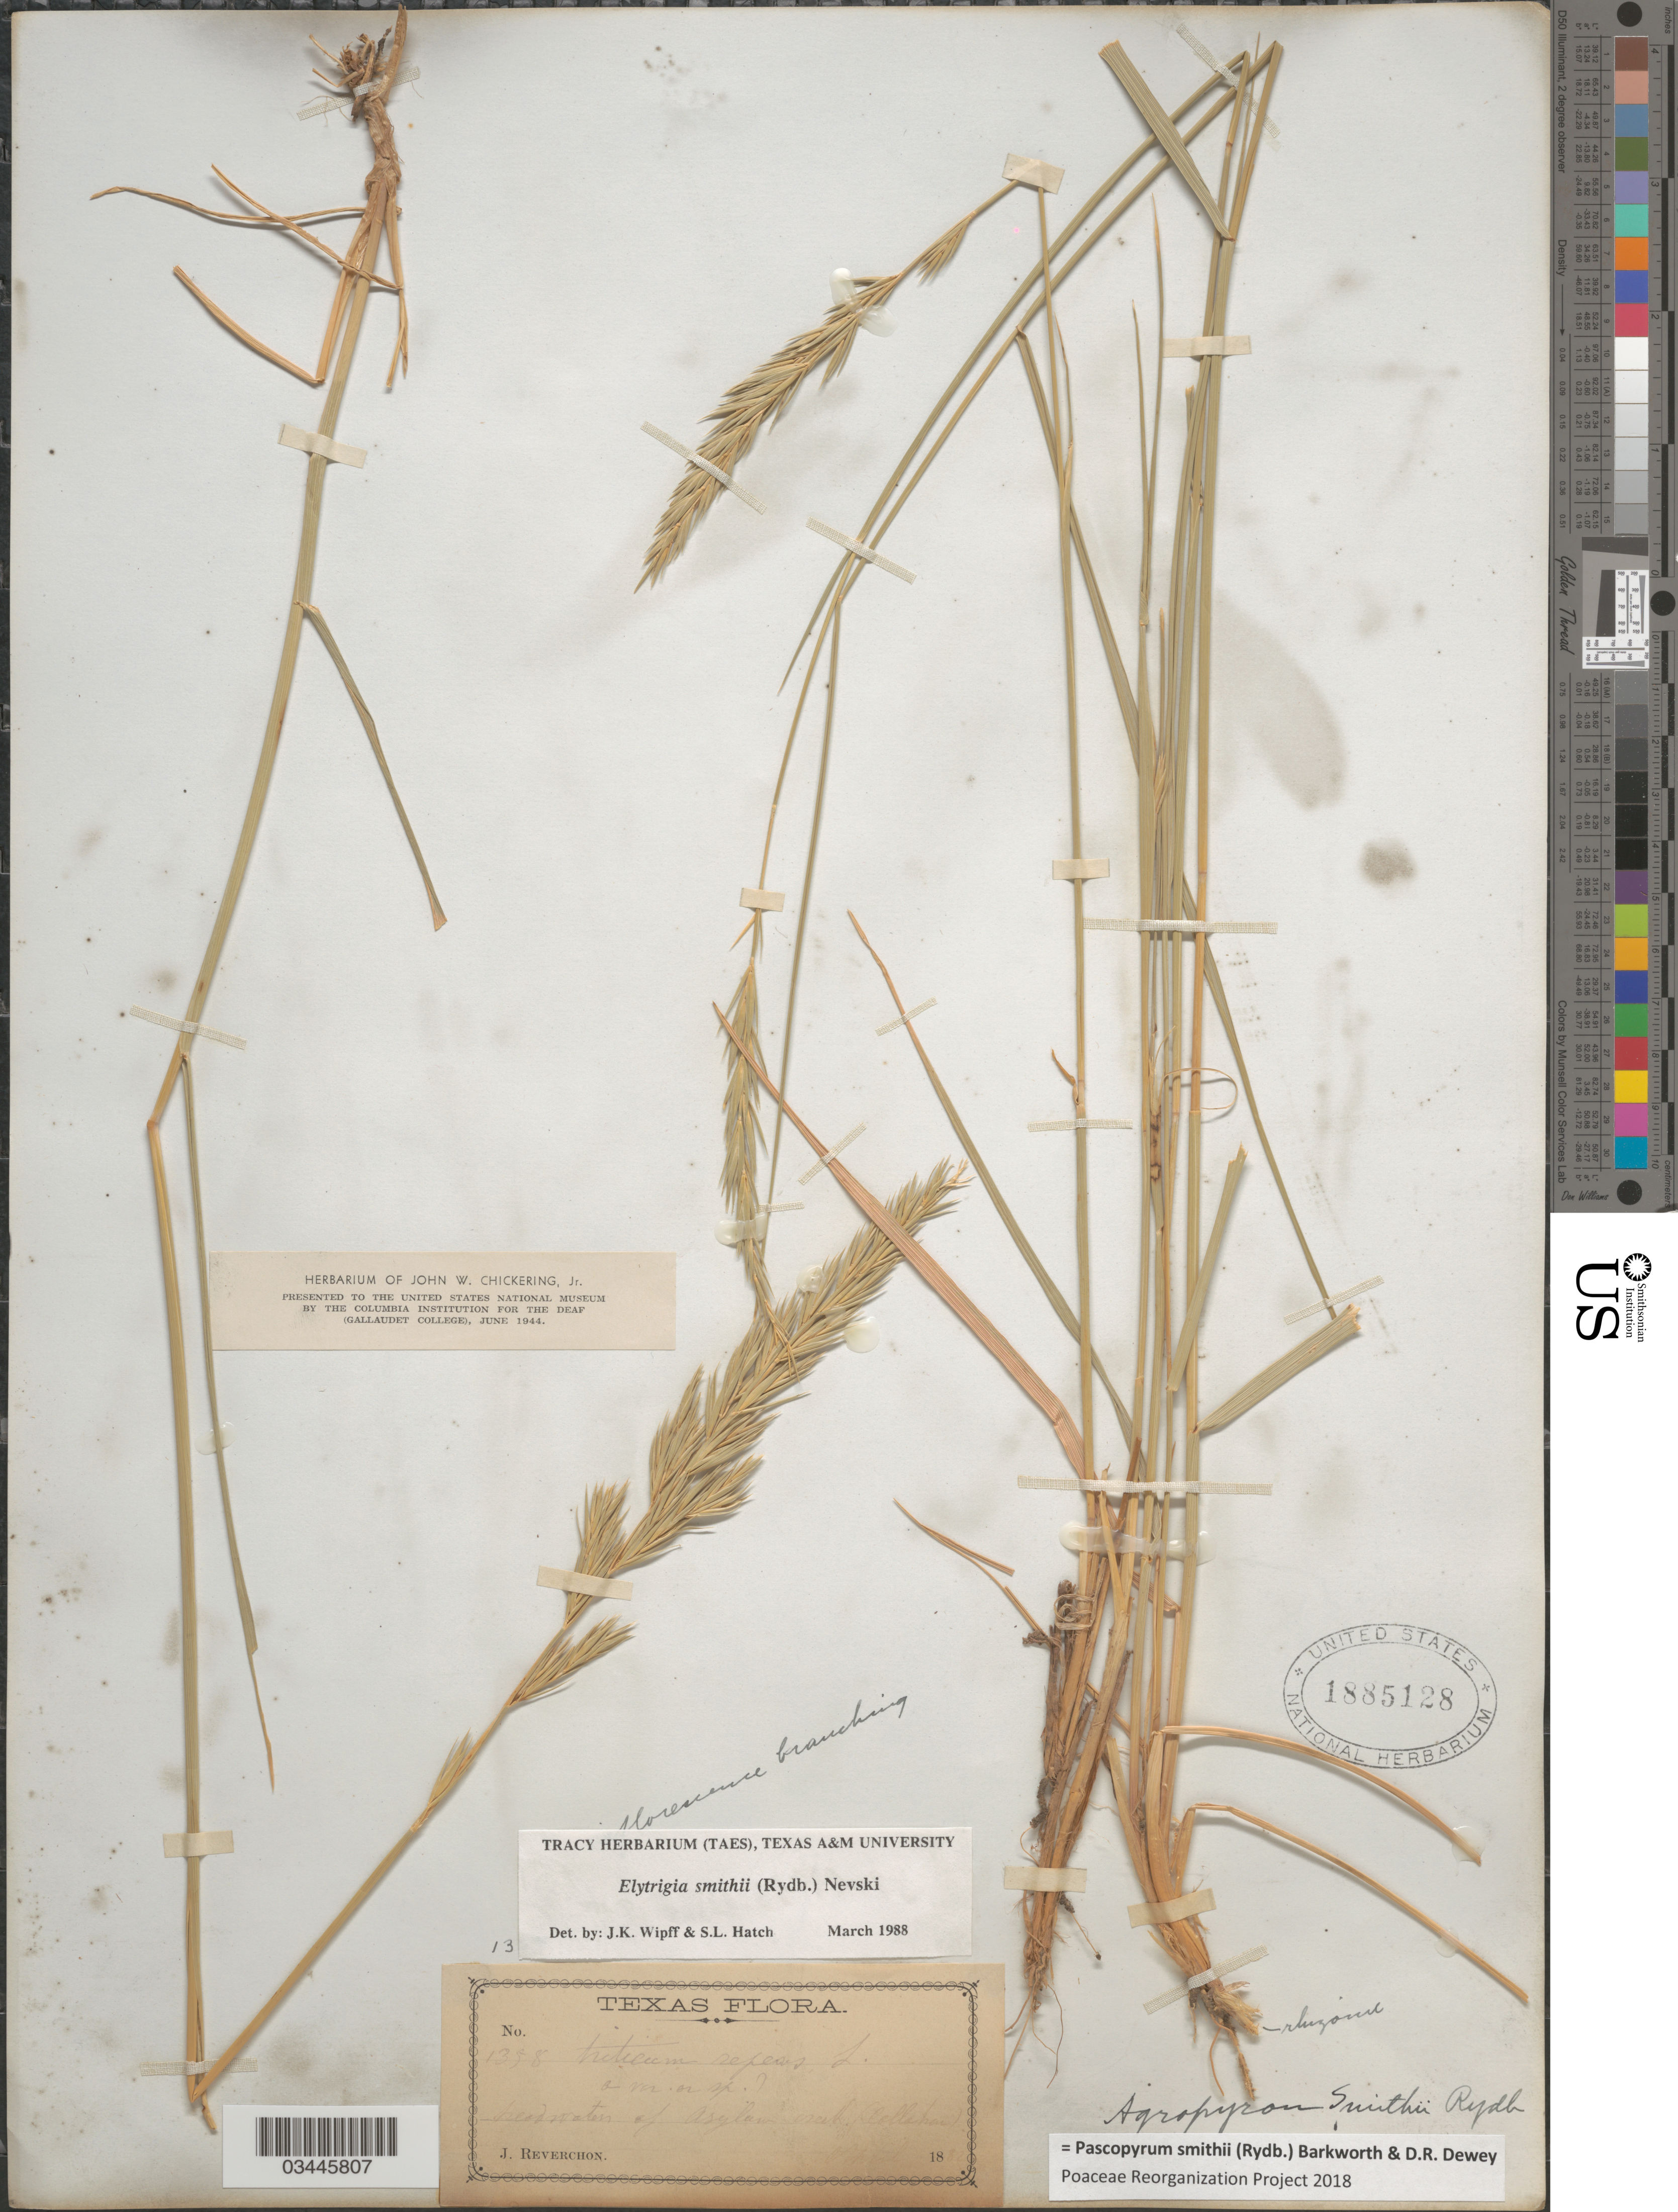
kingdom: Plantae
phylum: Tracheophyta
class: Liliopsida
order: Poales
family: Poaceae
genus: Pascopyrum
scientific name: Pascopyrum smithii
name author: (Rydb.) Barkworth & Dewey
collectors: J. Reverchon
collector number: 1358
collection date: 1882-04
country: United States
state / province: Texas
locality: Headwater of Asylum creek. (Callahan).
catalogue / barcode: US 1885128